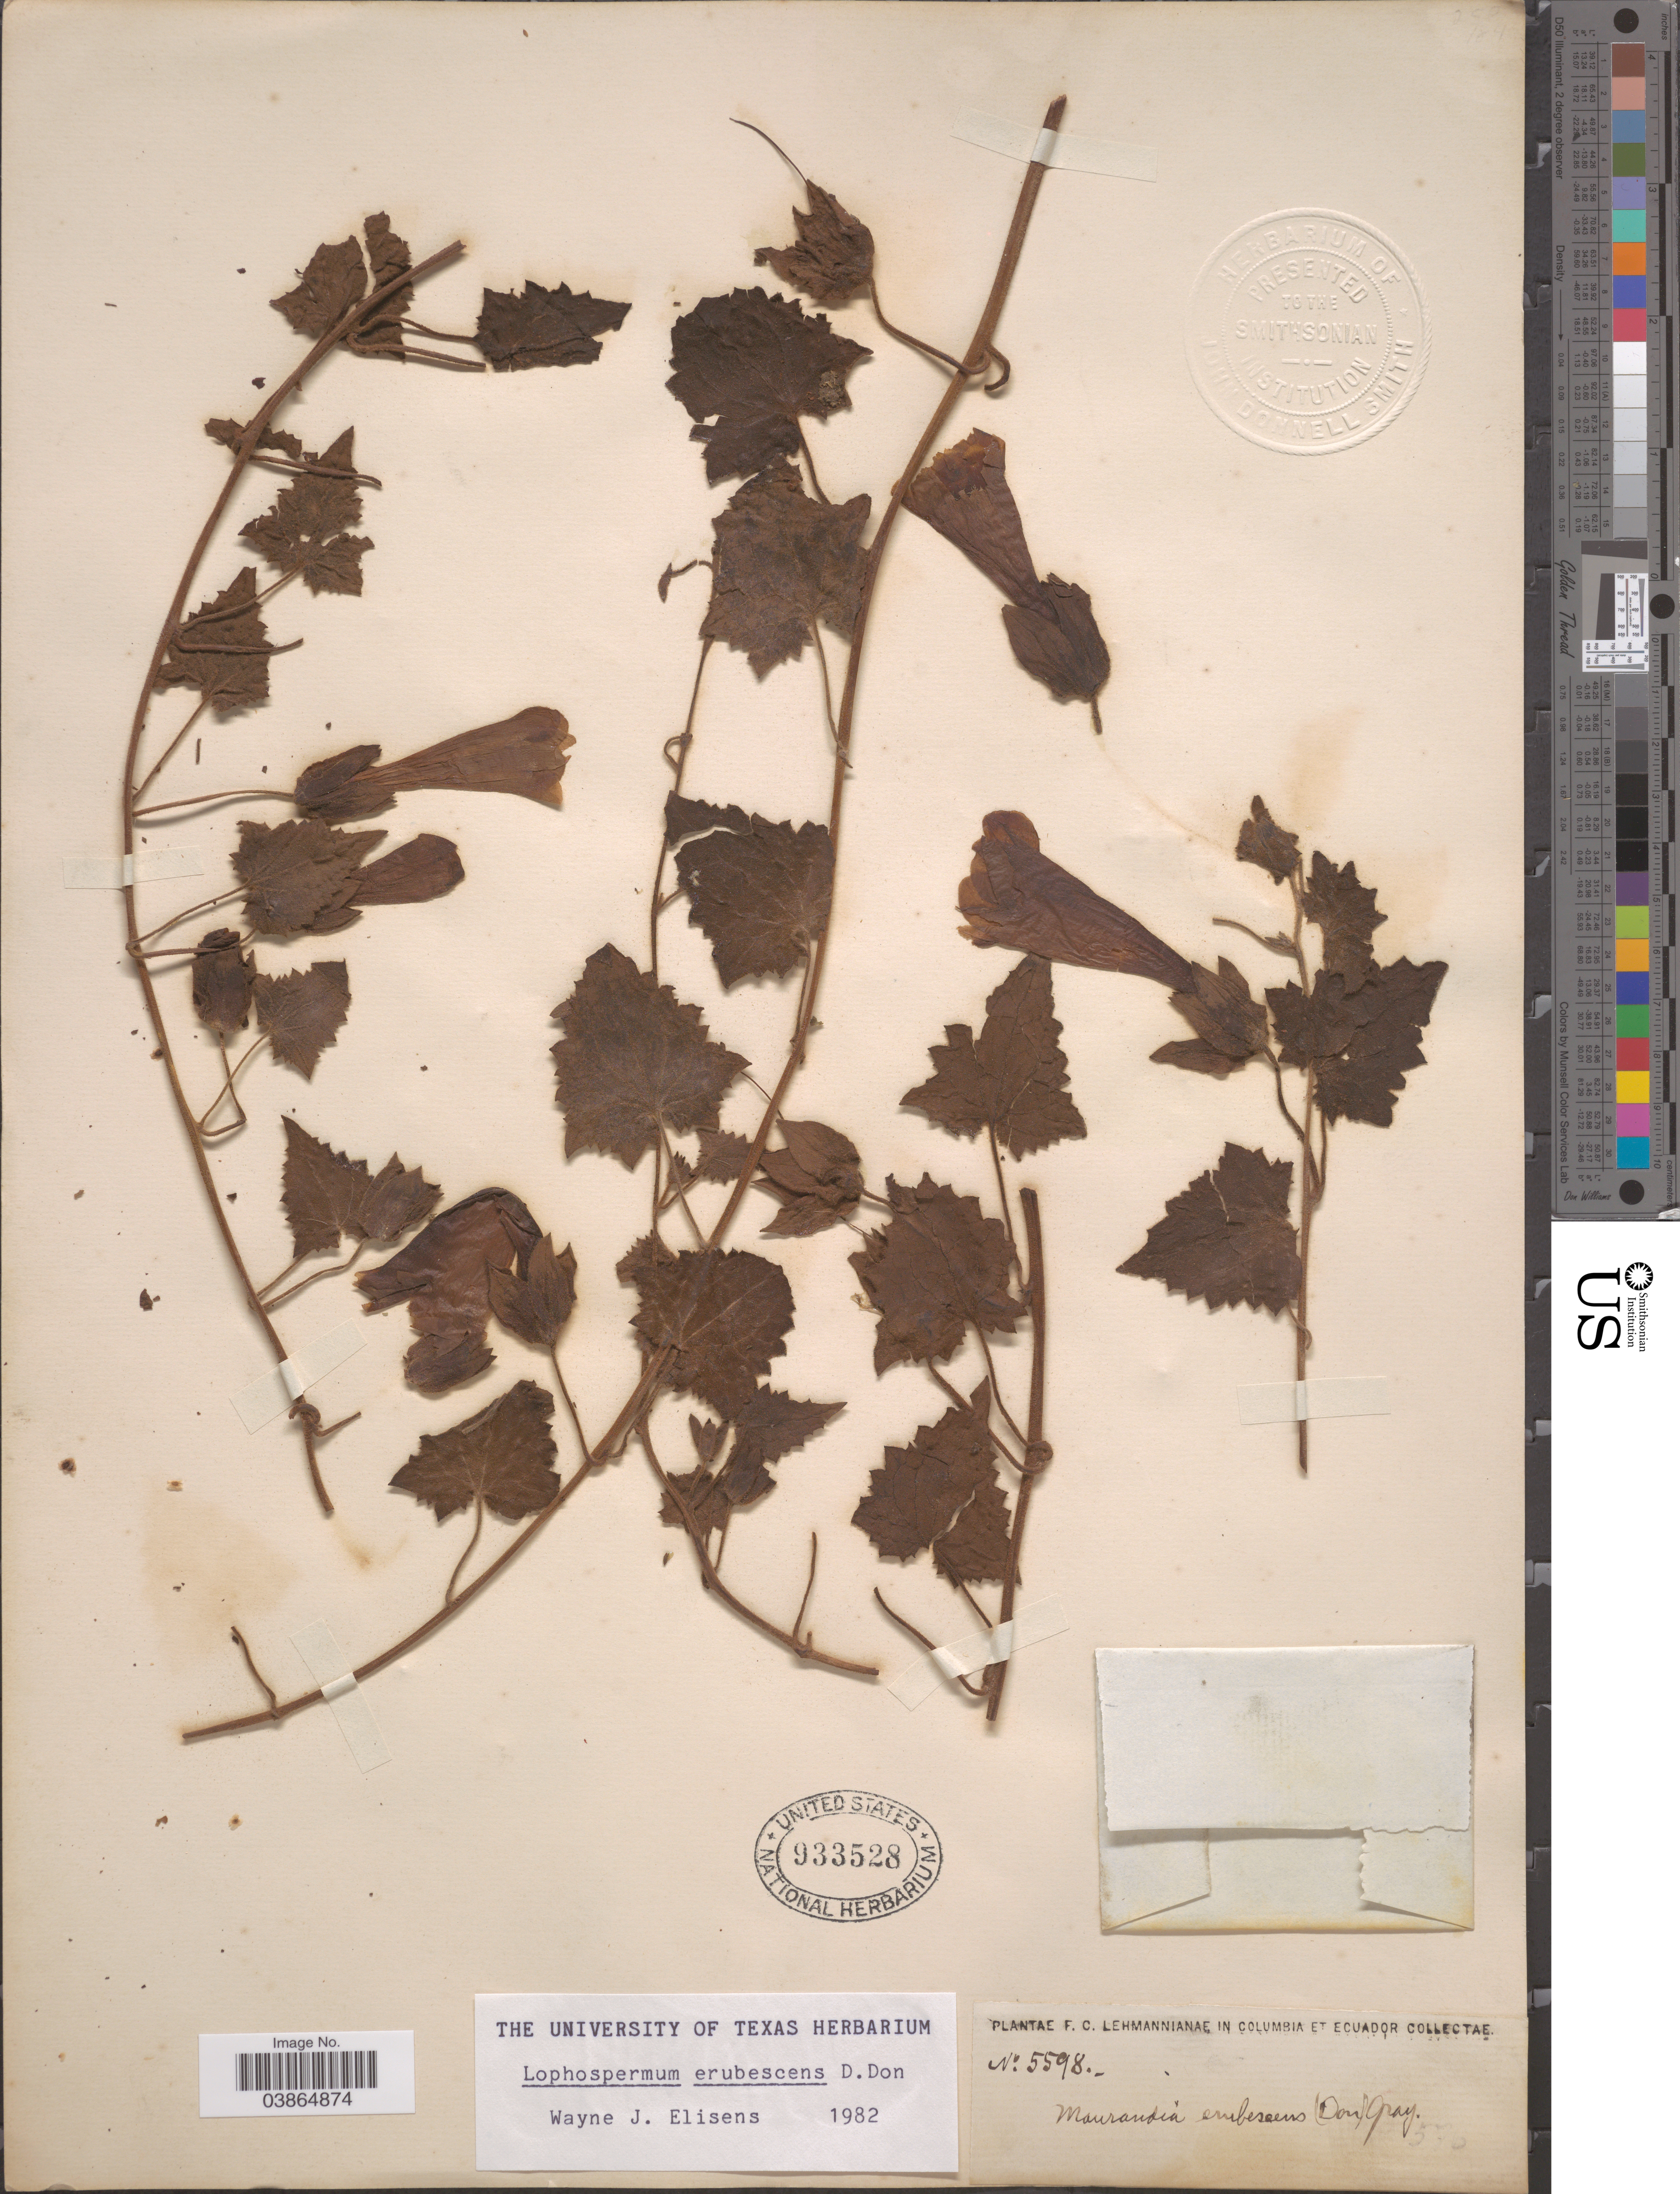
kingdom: Plantae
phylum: Tracheophyta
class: Magnoliopsida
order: Lamiales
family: Plantaginaceae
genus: Maurandya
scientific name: Maurandya erubescens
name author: (D. Don) A. Gray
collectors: F. C. Lehmann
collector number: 5598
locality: Columbia et Ecuador.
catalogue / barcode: US 933528